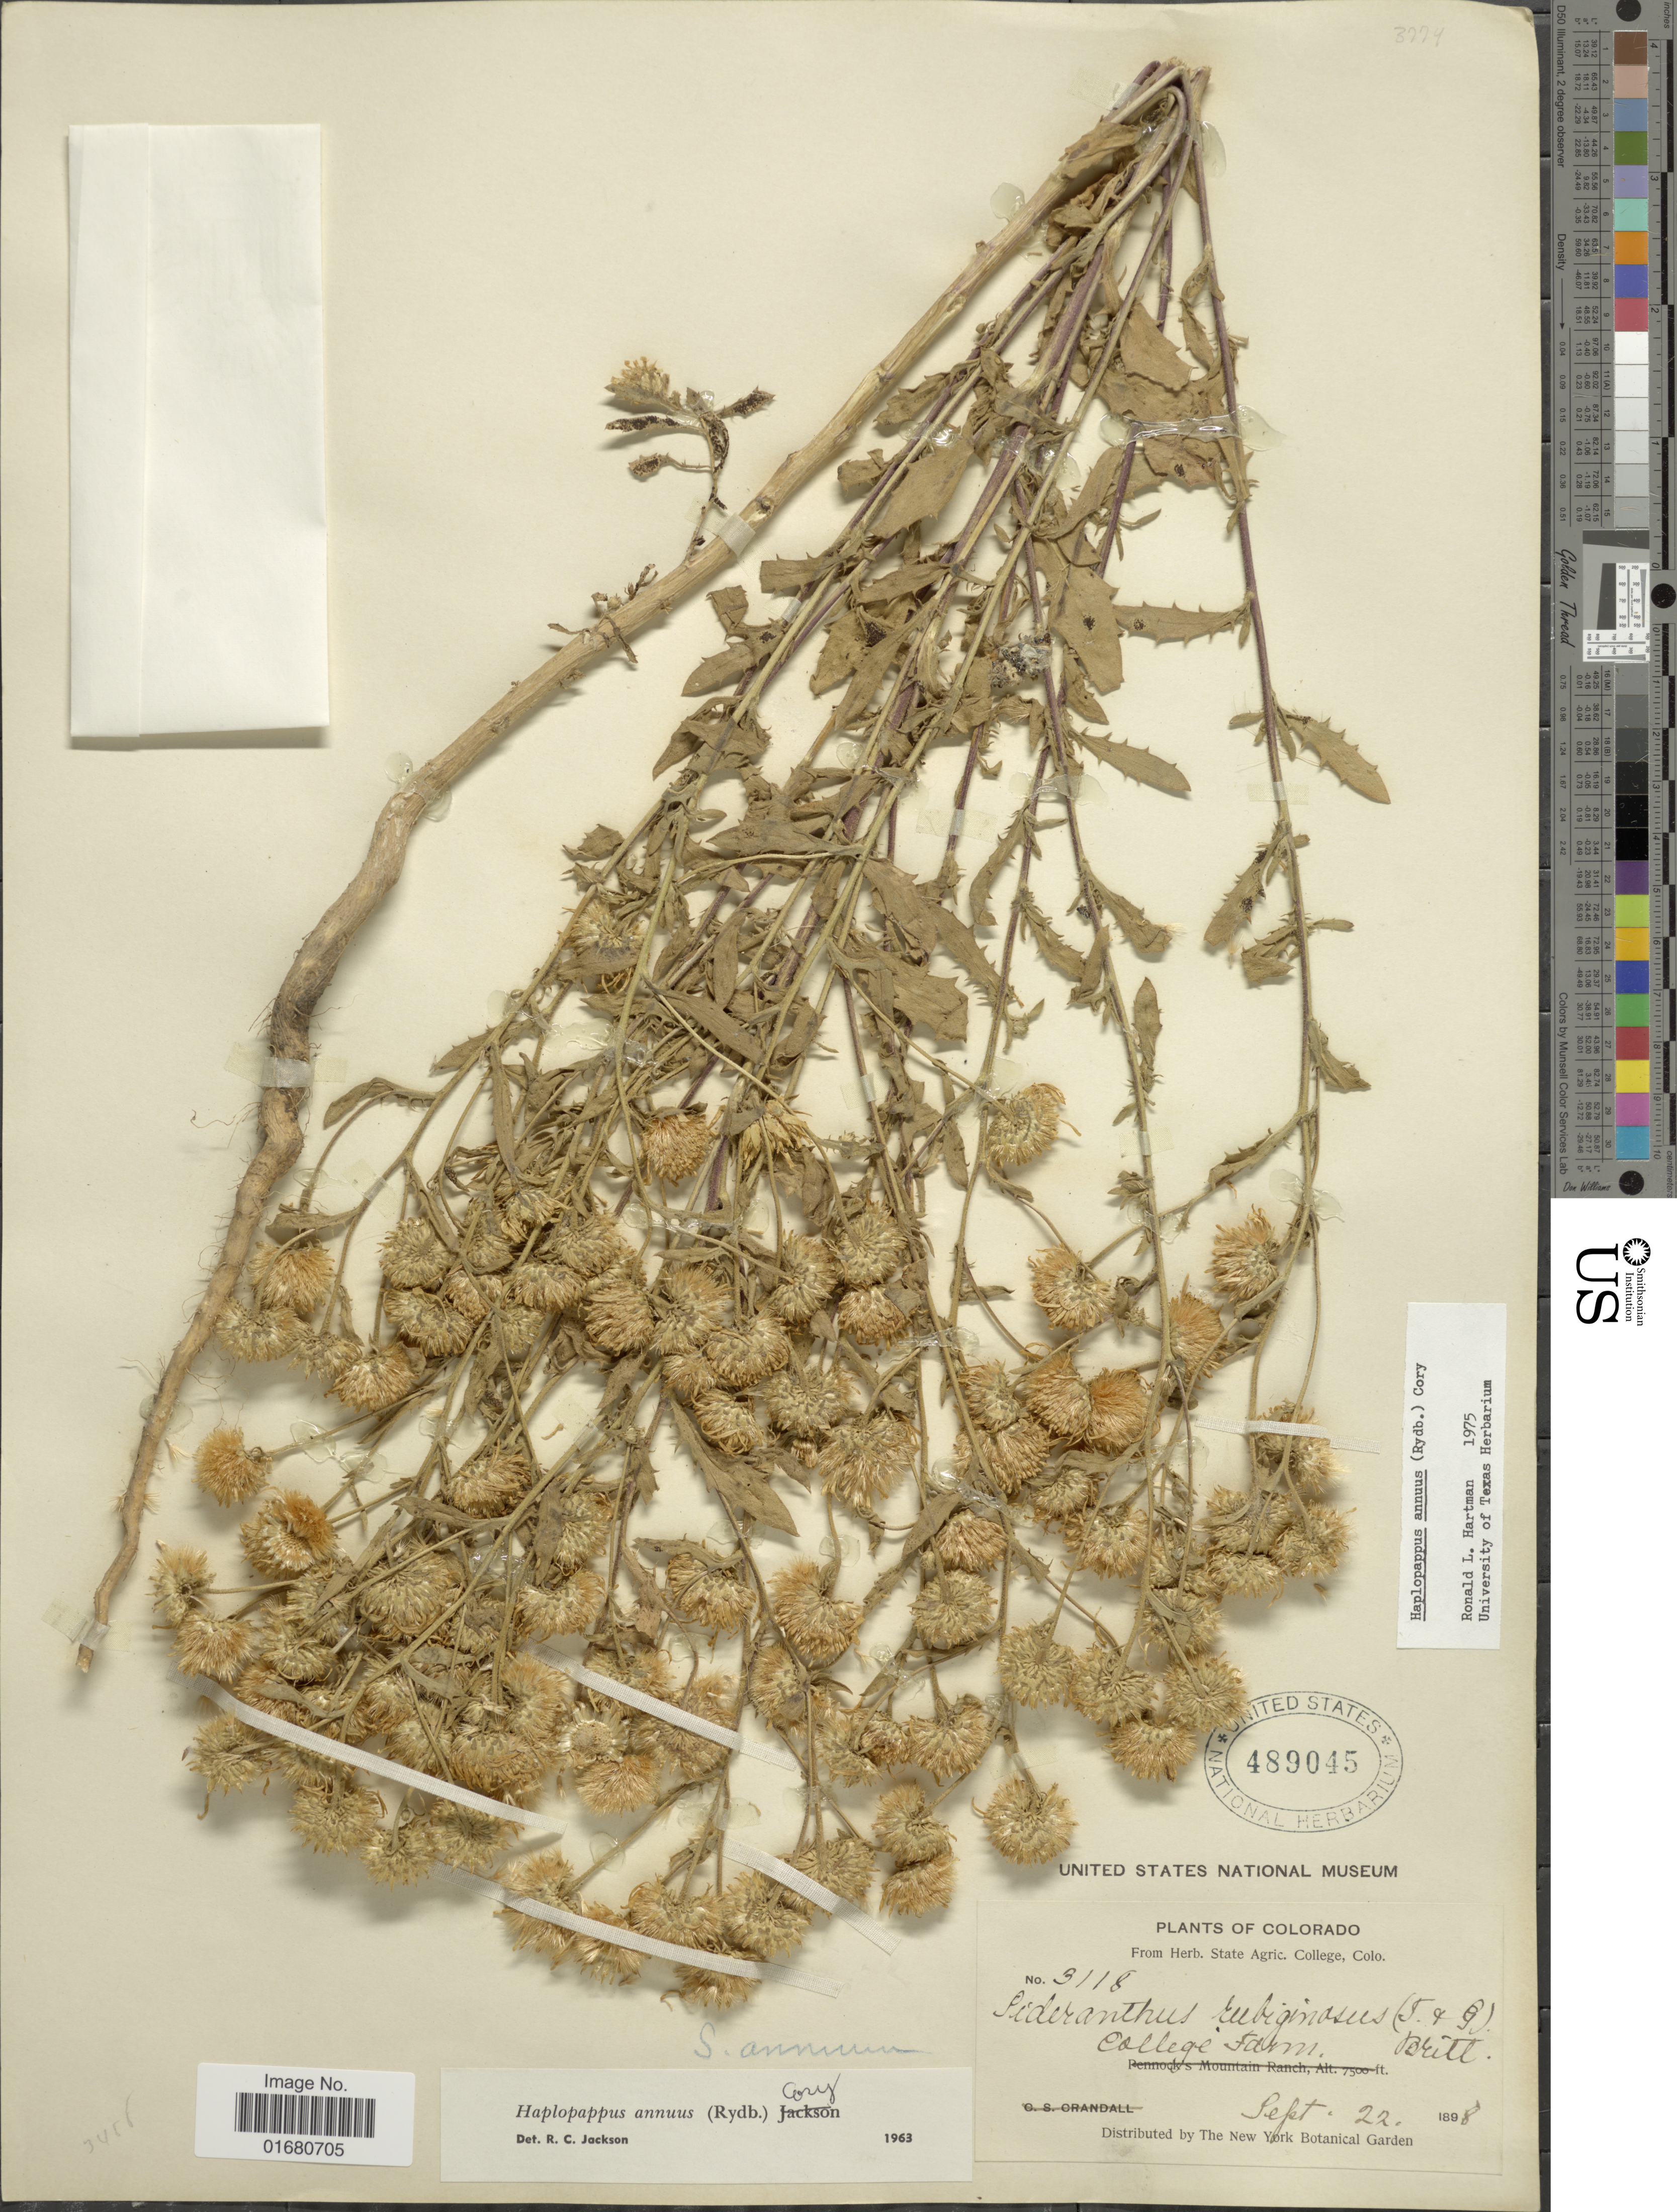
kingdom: Plantae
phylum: Tracheophyta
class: Magnoliopsida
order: Asterales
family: Asteraceae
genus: Rayjacksonia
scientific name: Rayjacksonia annua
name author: (Rydb.) R.L. Hartm. & M.A. Lane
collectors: ex herb. State Agric. College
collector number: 3118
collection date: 1898-09-22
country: United States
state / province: Colorado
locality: College Farm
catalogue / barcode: US 489045